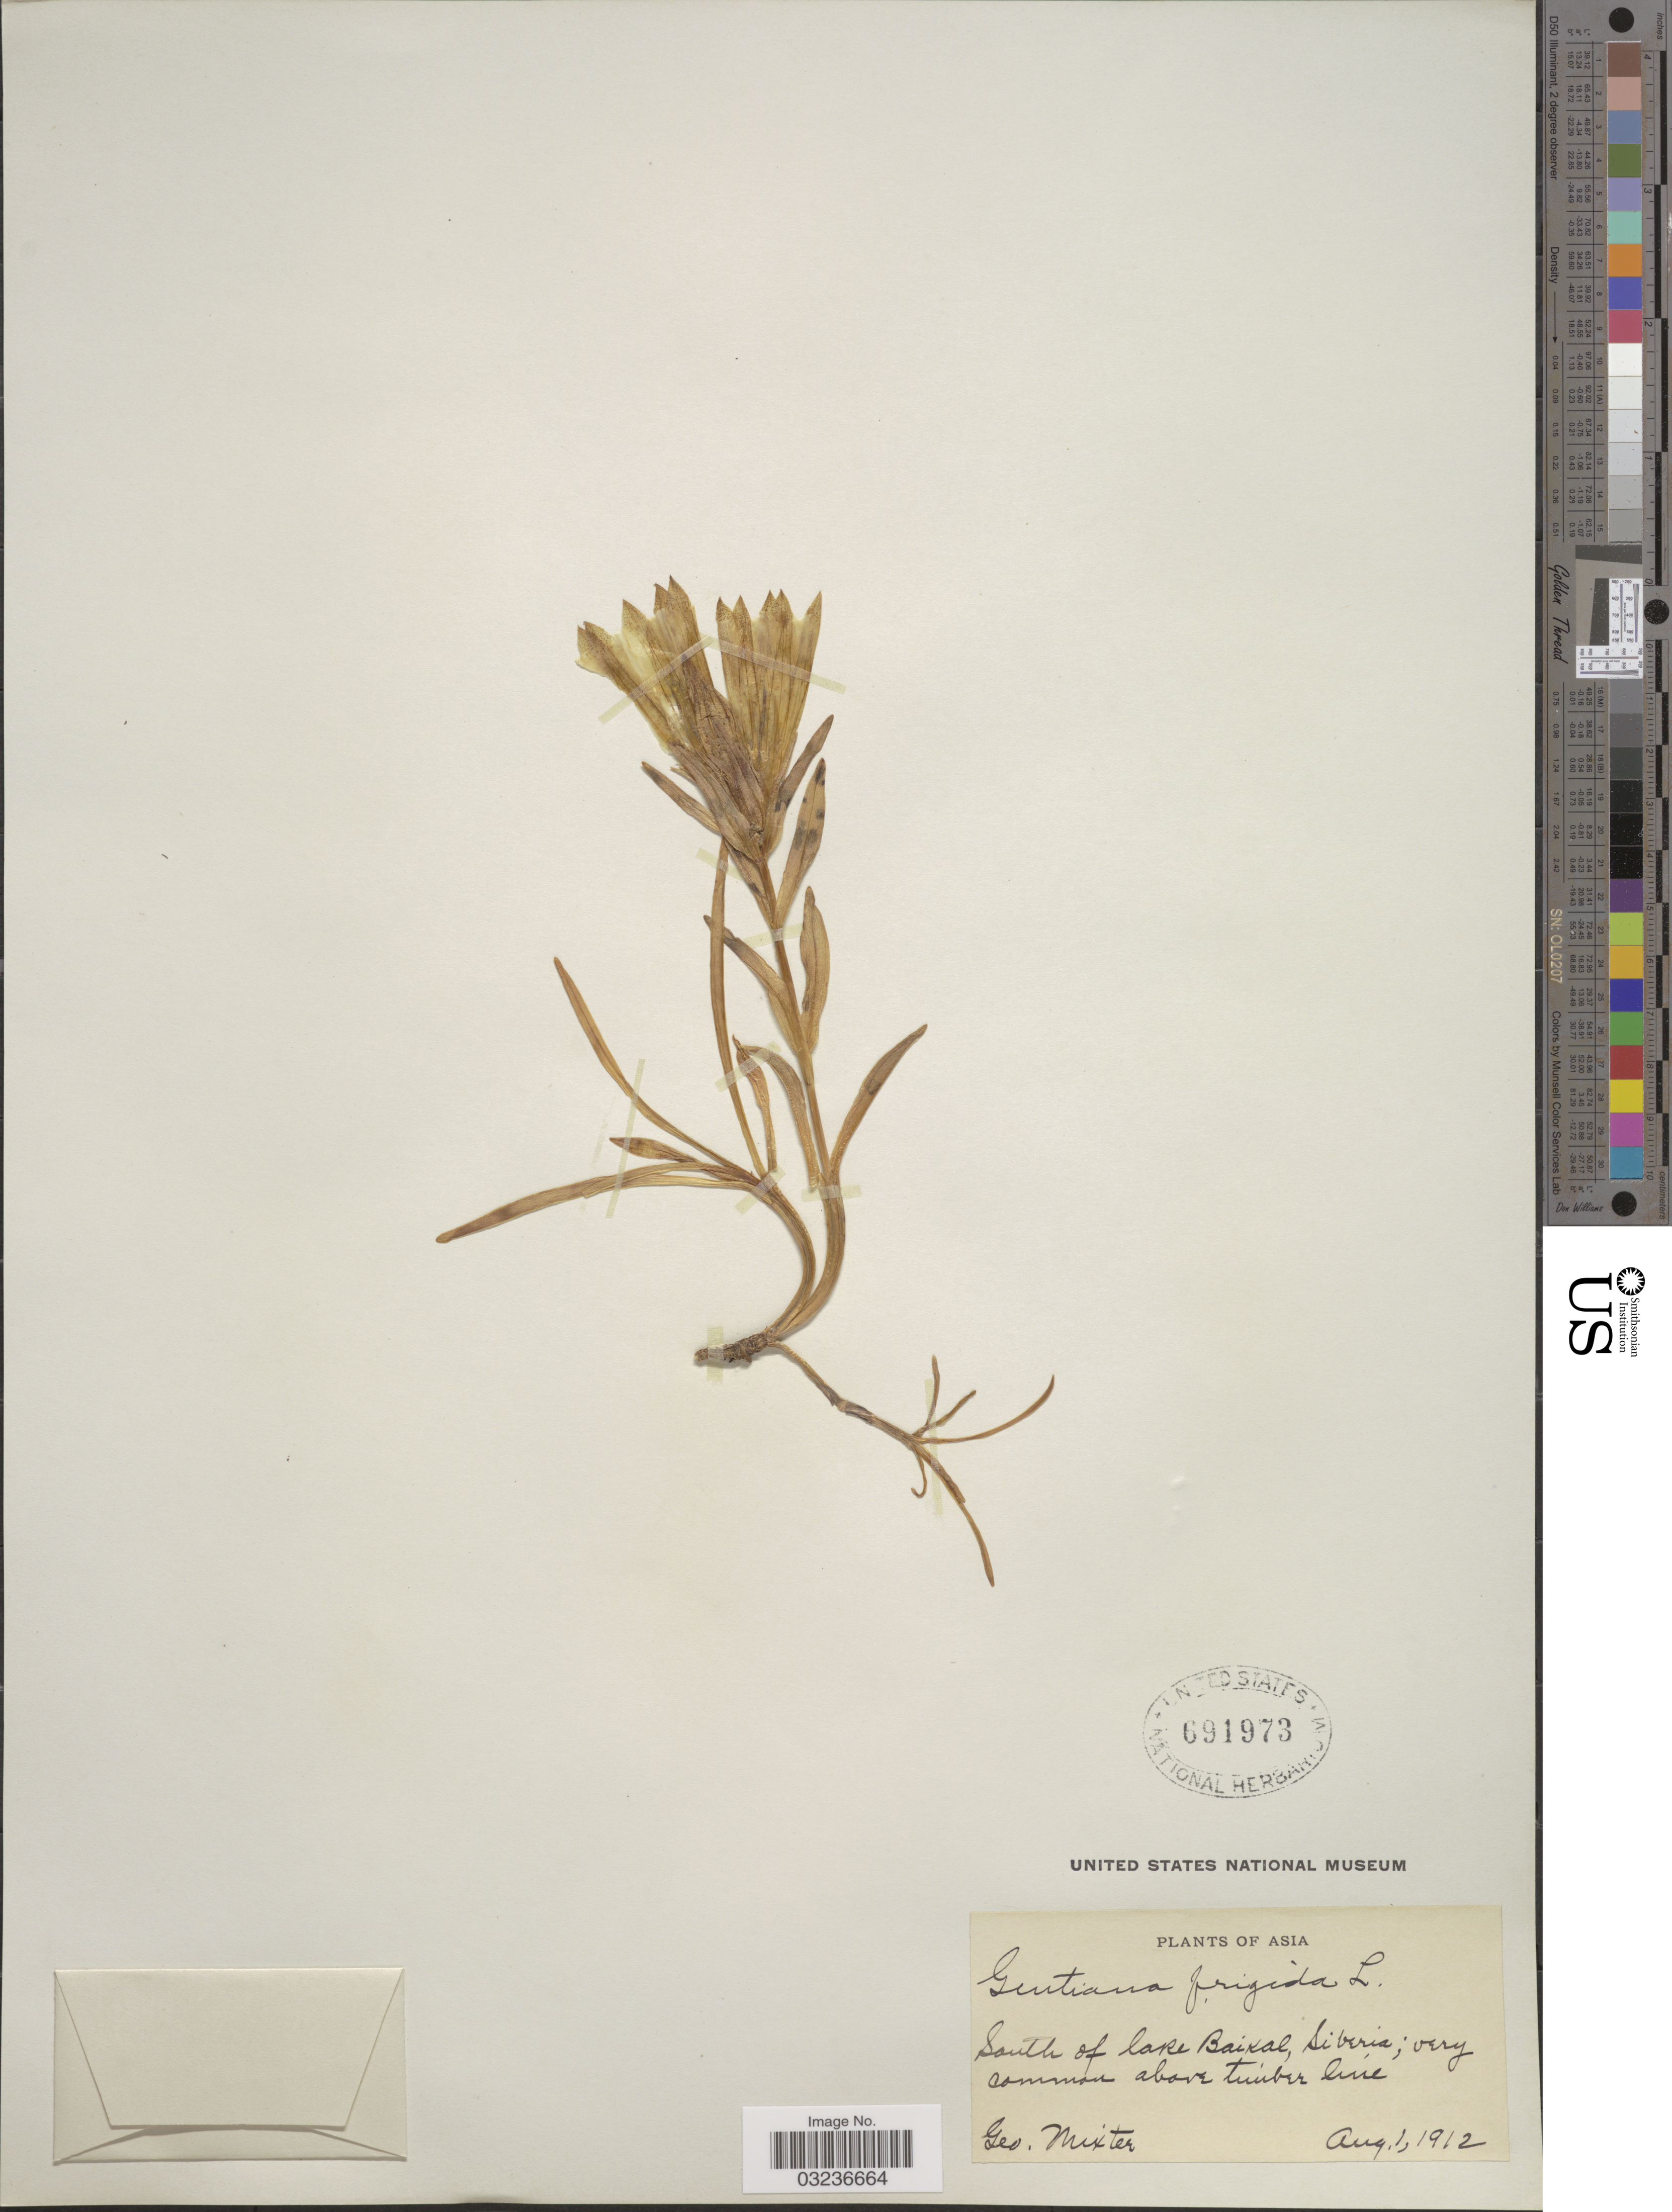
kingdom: Plantae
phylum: Tracheophyta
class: Magnoliopsida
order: Gentianales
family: Gentianaceae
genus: Gentiana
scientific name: Gentiana frigida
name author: Haenke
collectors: G. Mixter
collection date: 1912-08-01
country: Russian Federation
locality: Asia. South of lake Baikal, Siberia.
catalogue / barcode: US 691973